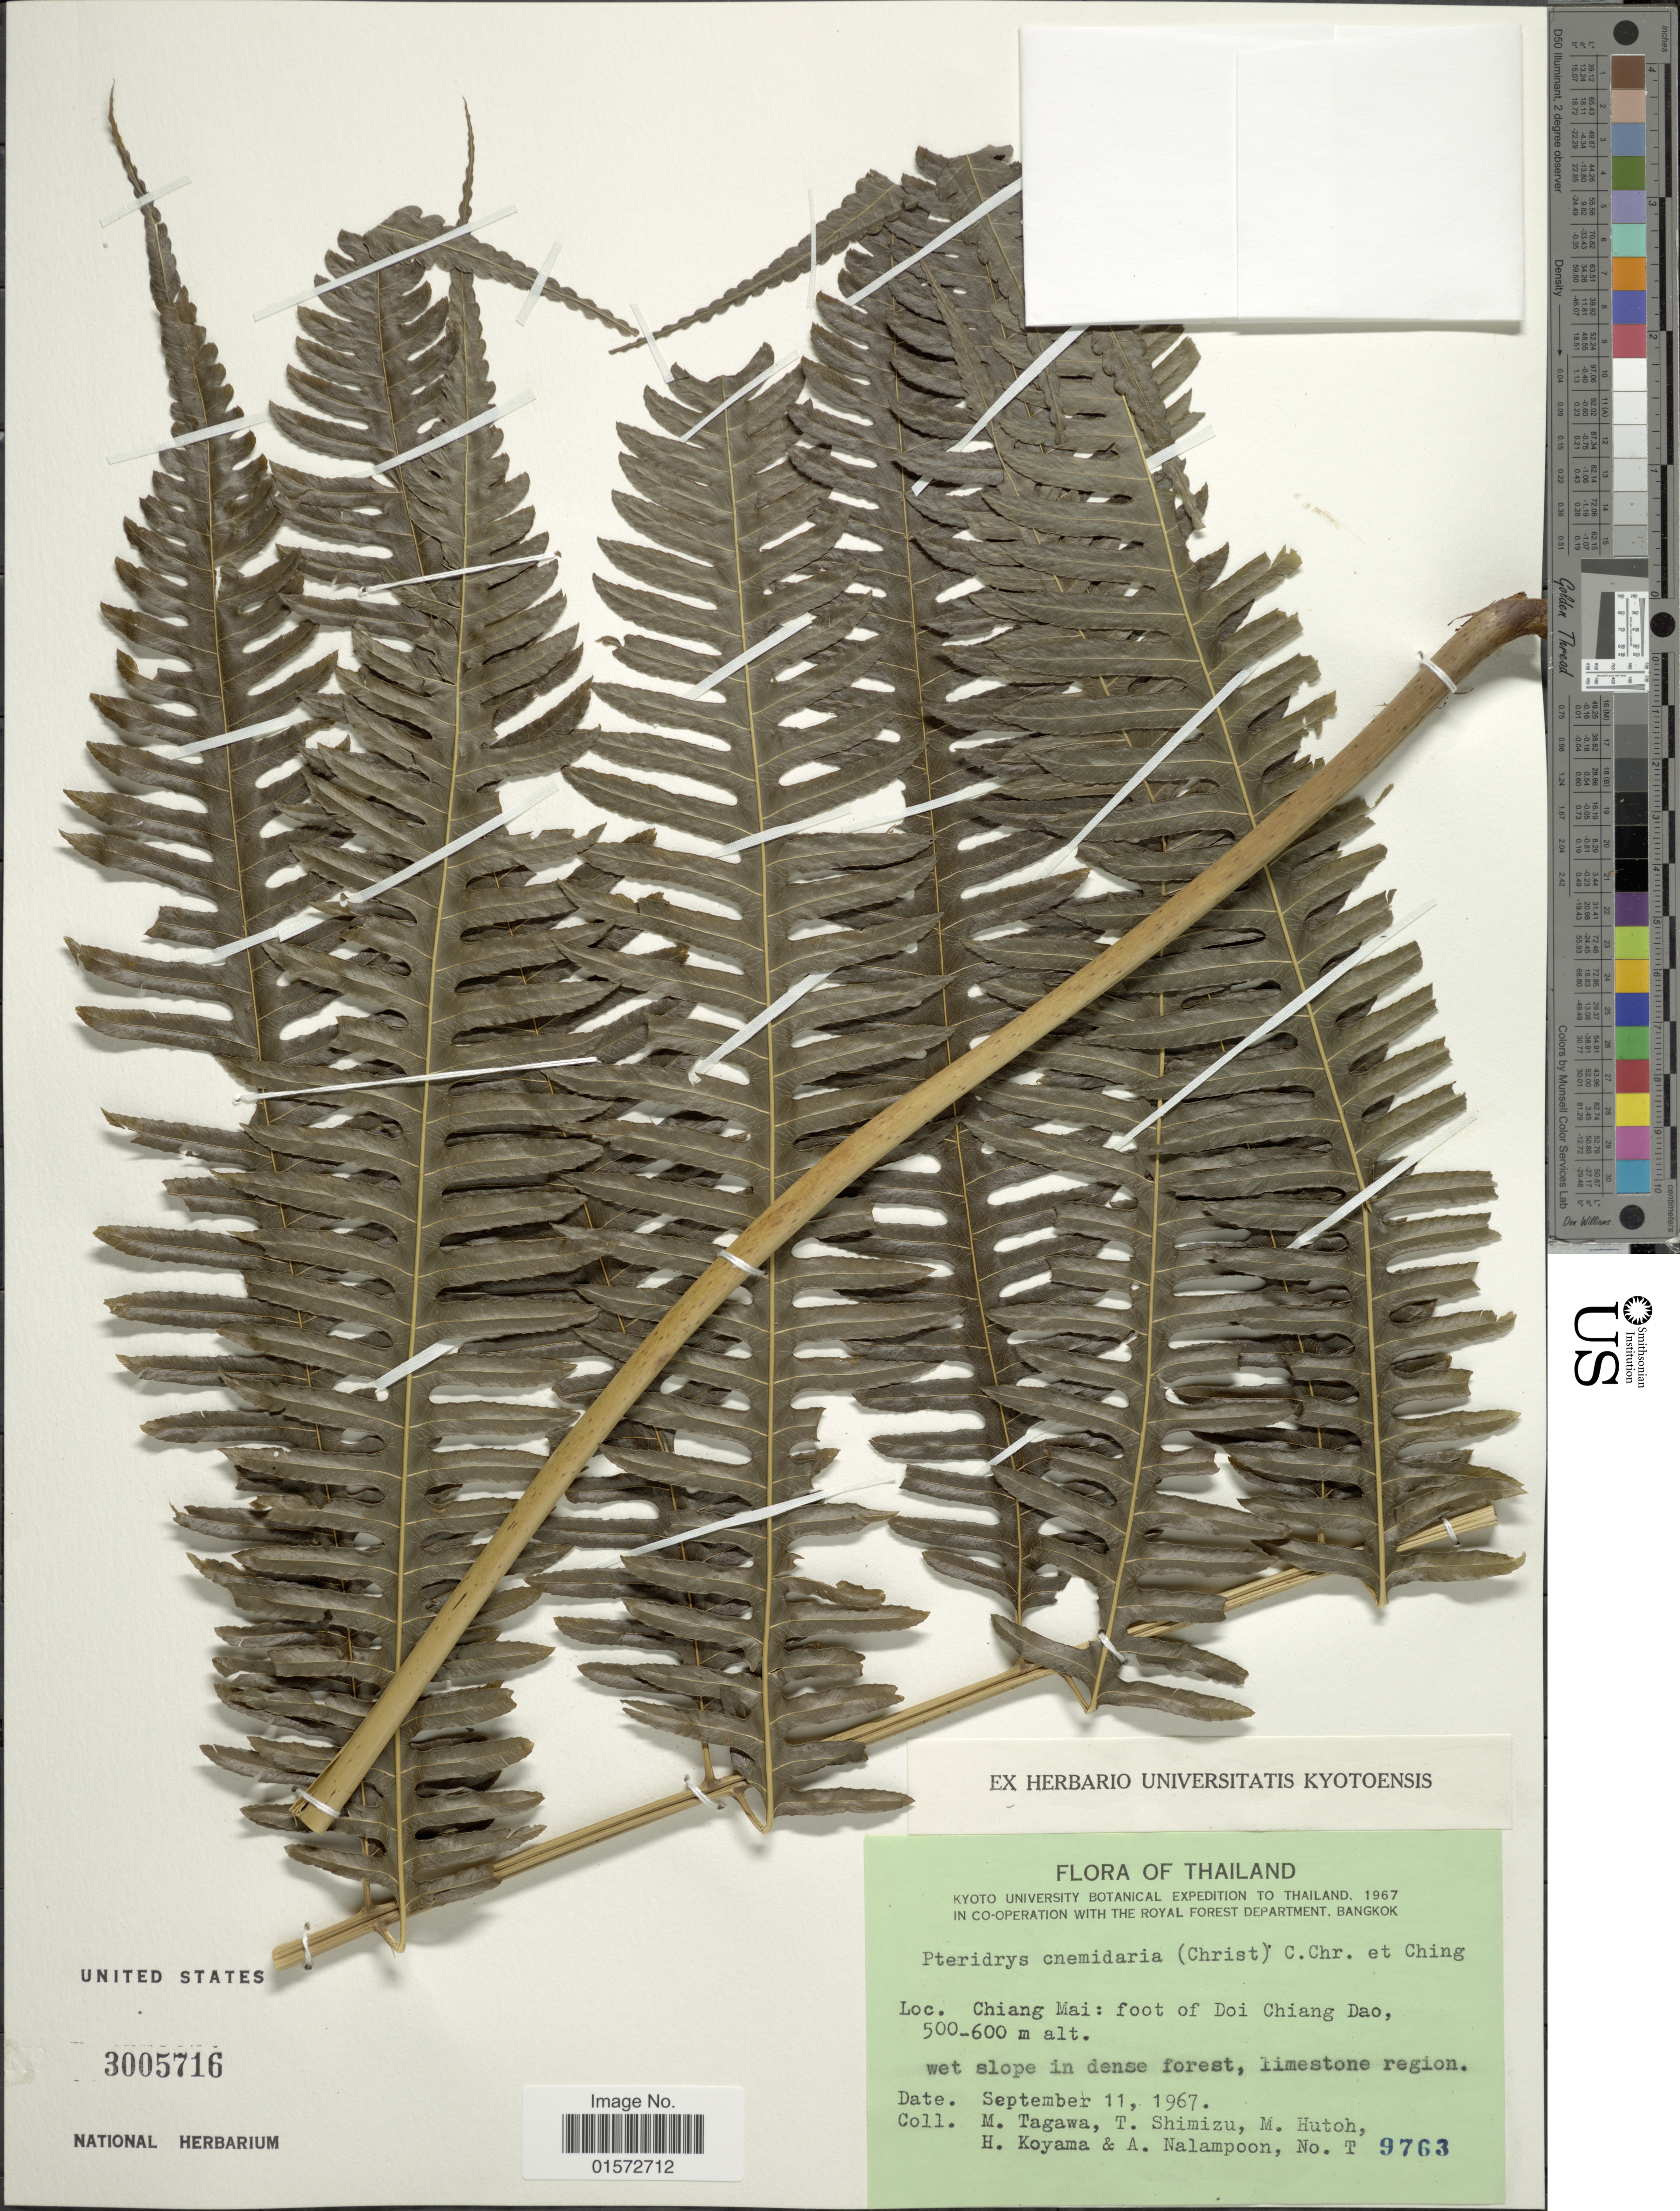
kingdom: Plantae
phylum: Tracheophyta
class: Polypodiopsida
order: Polypodiales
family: Tectariaceae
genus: Pteridrys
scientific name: Pteridrys cnemidaria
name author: (Christ) C. Chr. & Ching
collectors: M. Tagawa, T. Shimizu, M. Hutoh, H. Koyama & A. Nalampoon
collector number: T 9763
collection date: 1967-09-11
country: Thailand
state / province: Chiang Mai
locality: Chiang Mai: foot of Doi Chiang Dao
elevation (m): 500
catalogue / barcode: US 3005716